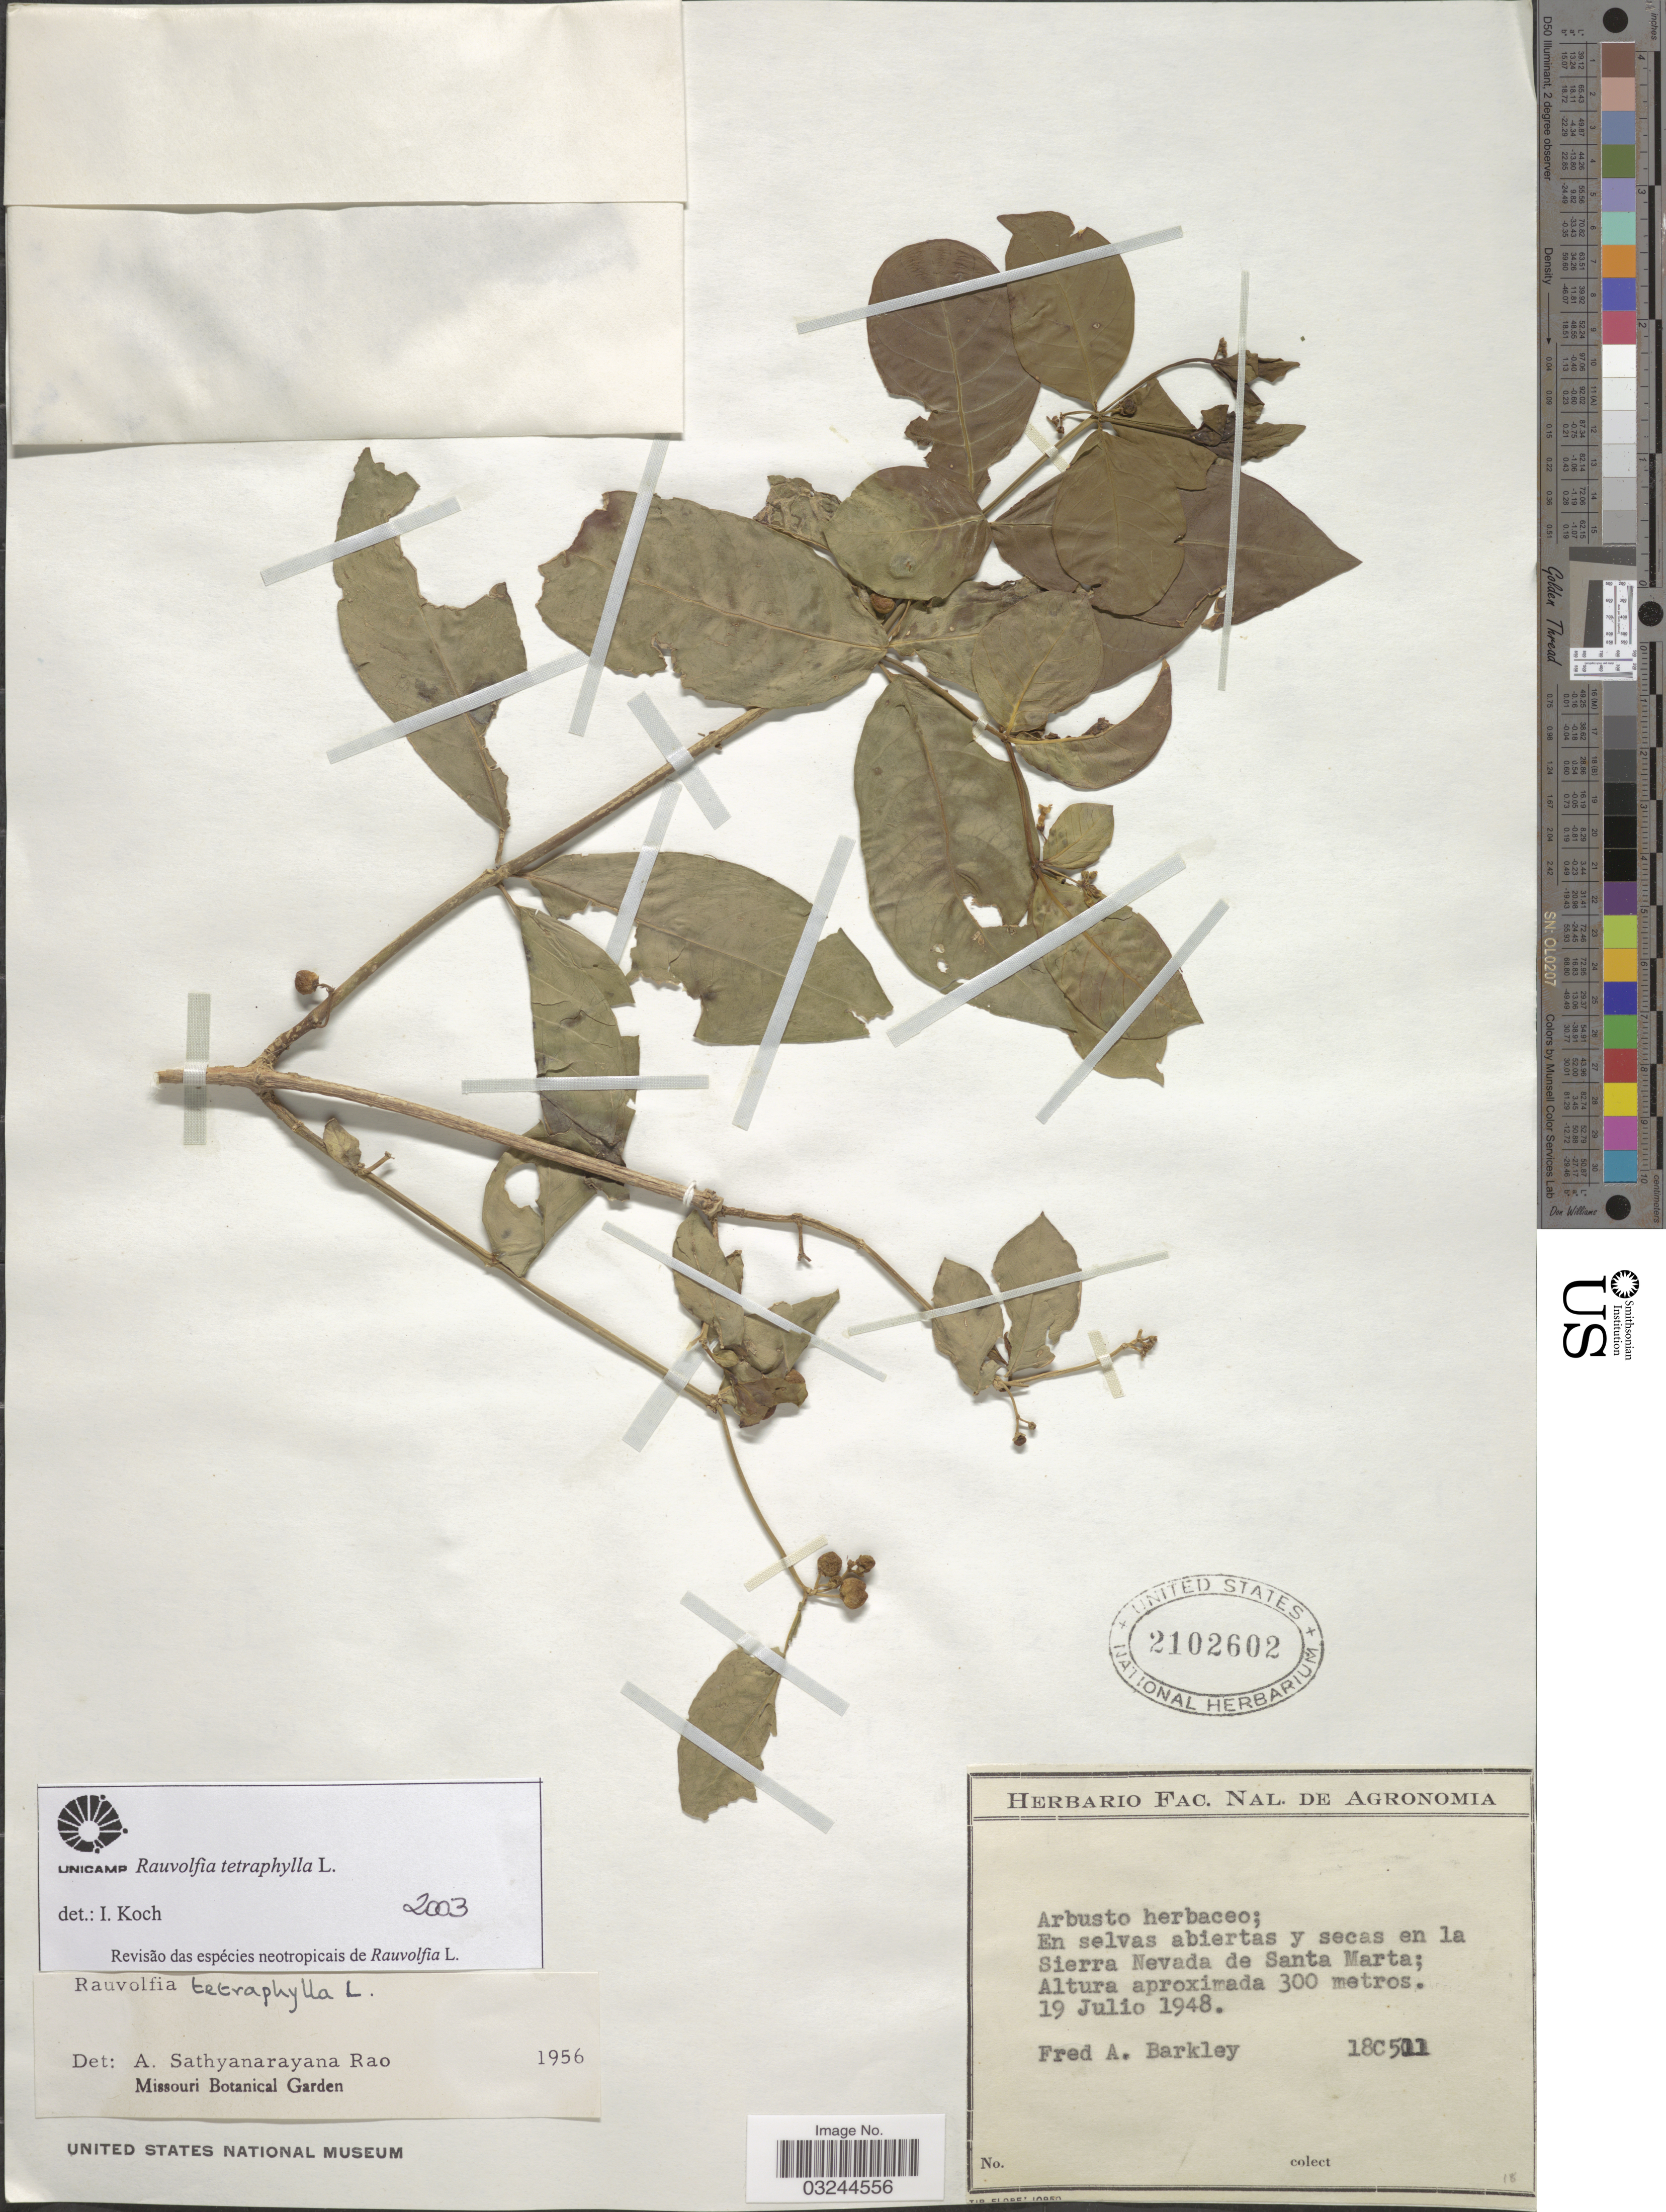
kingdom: Plantae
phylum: Tracheophyta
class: Magnoliopsida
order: Gentianales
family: Apocynaceae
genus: Rauvolfia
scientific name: Rauvolfia tetraphylla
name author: L.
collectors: F. A. Barkley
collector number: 18C511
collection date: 1948-07-19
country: Colombia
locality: En selvas abiertas y secas en la Sierra Nevada de Santa Marta.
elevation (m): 300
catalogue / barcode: US 2102602